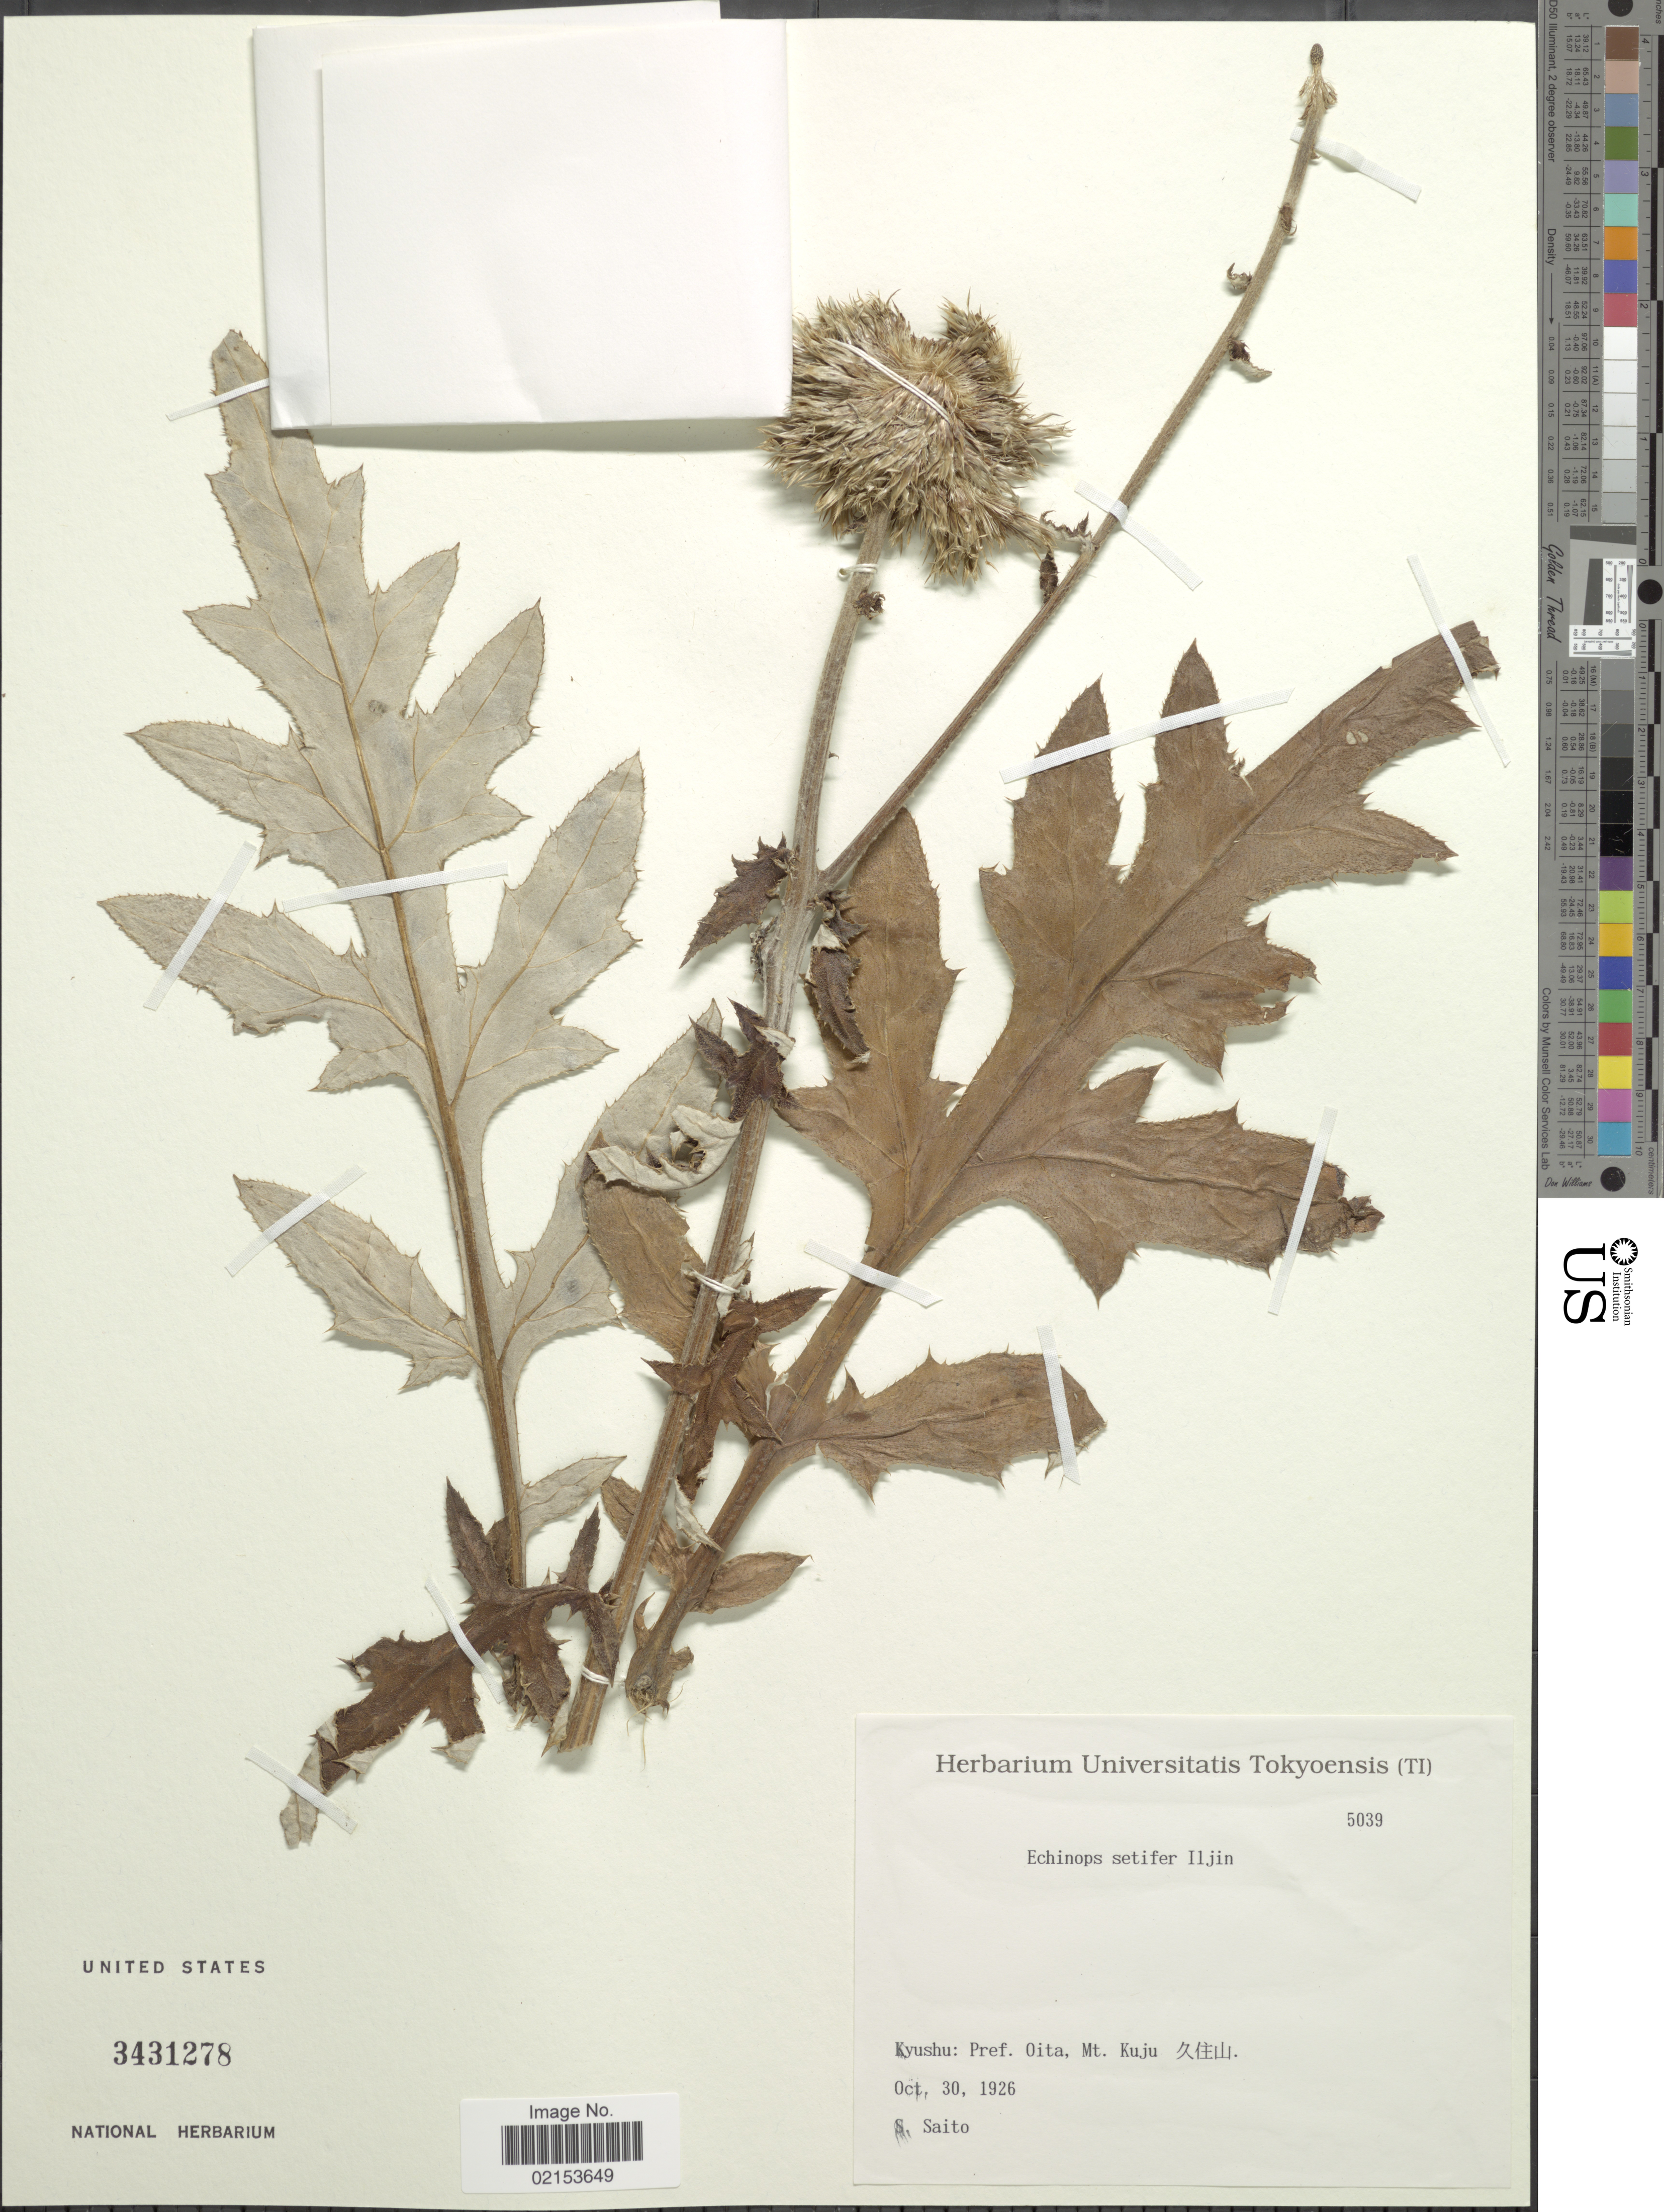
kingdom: Plantae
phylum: Tracheophyta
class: Magnoliopsida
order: Asterales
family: Asteraceae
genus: Echinops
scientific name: Echinops setifer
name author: Iljin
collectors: S. Saito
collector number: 5039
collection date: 1926-10-30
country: Japan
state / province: Oita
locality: Kyushu, Mt. Kuju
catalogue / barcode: US 3431278